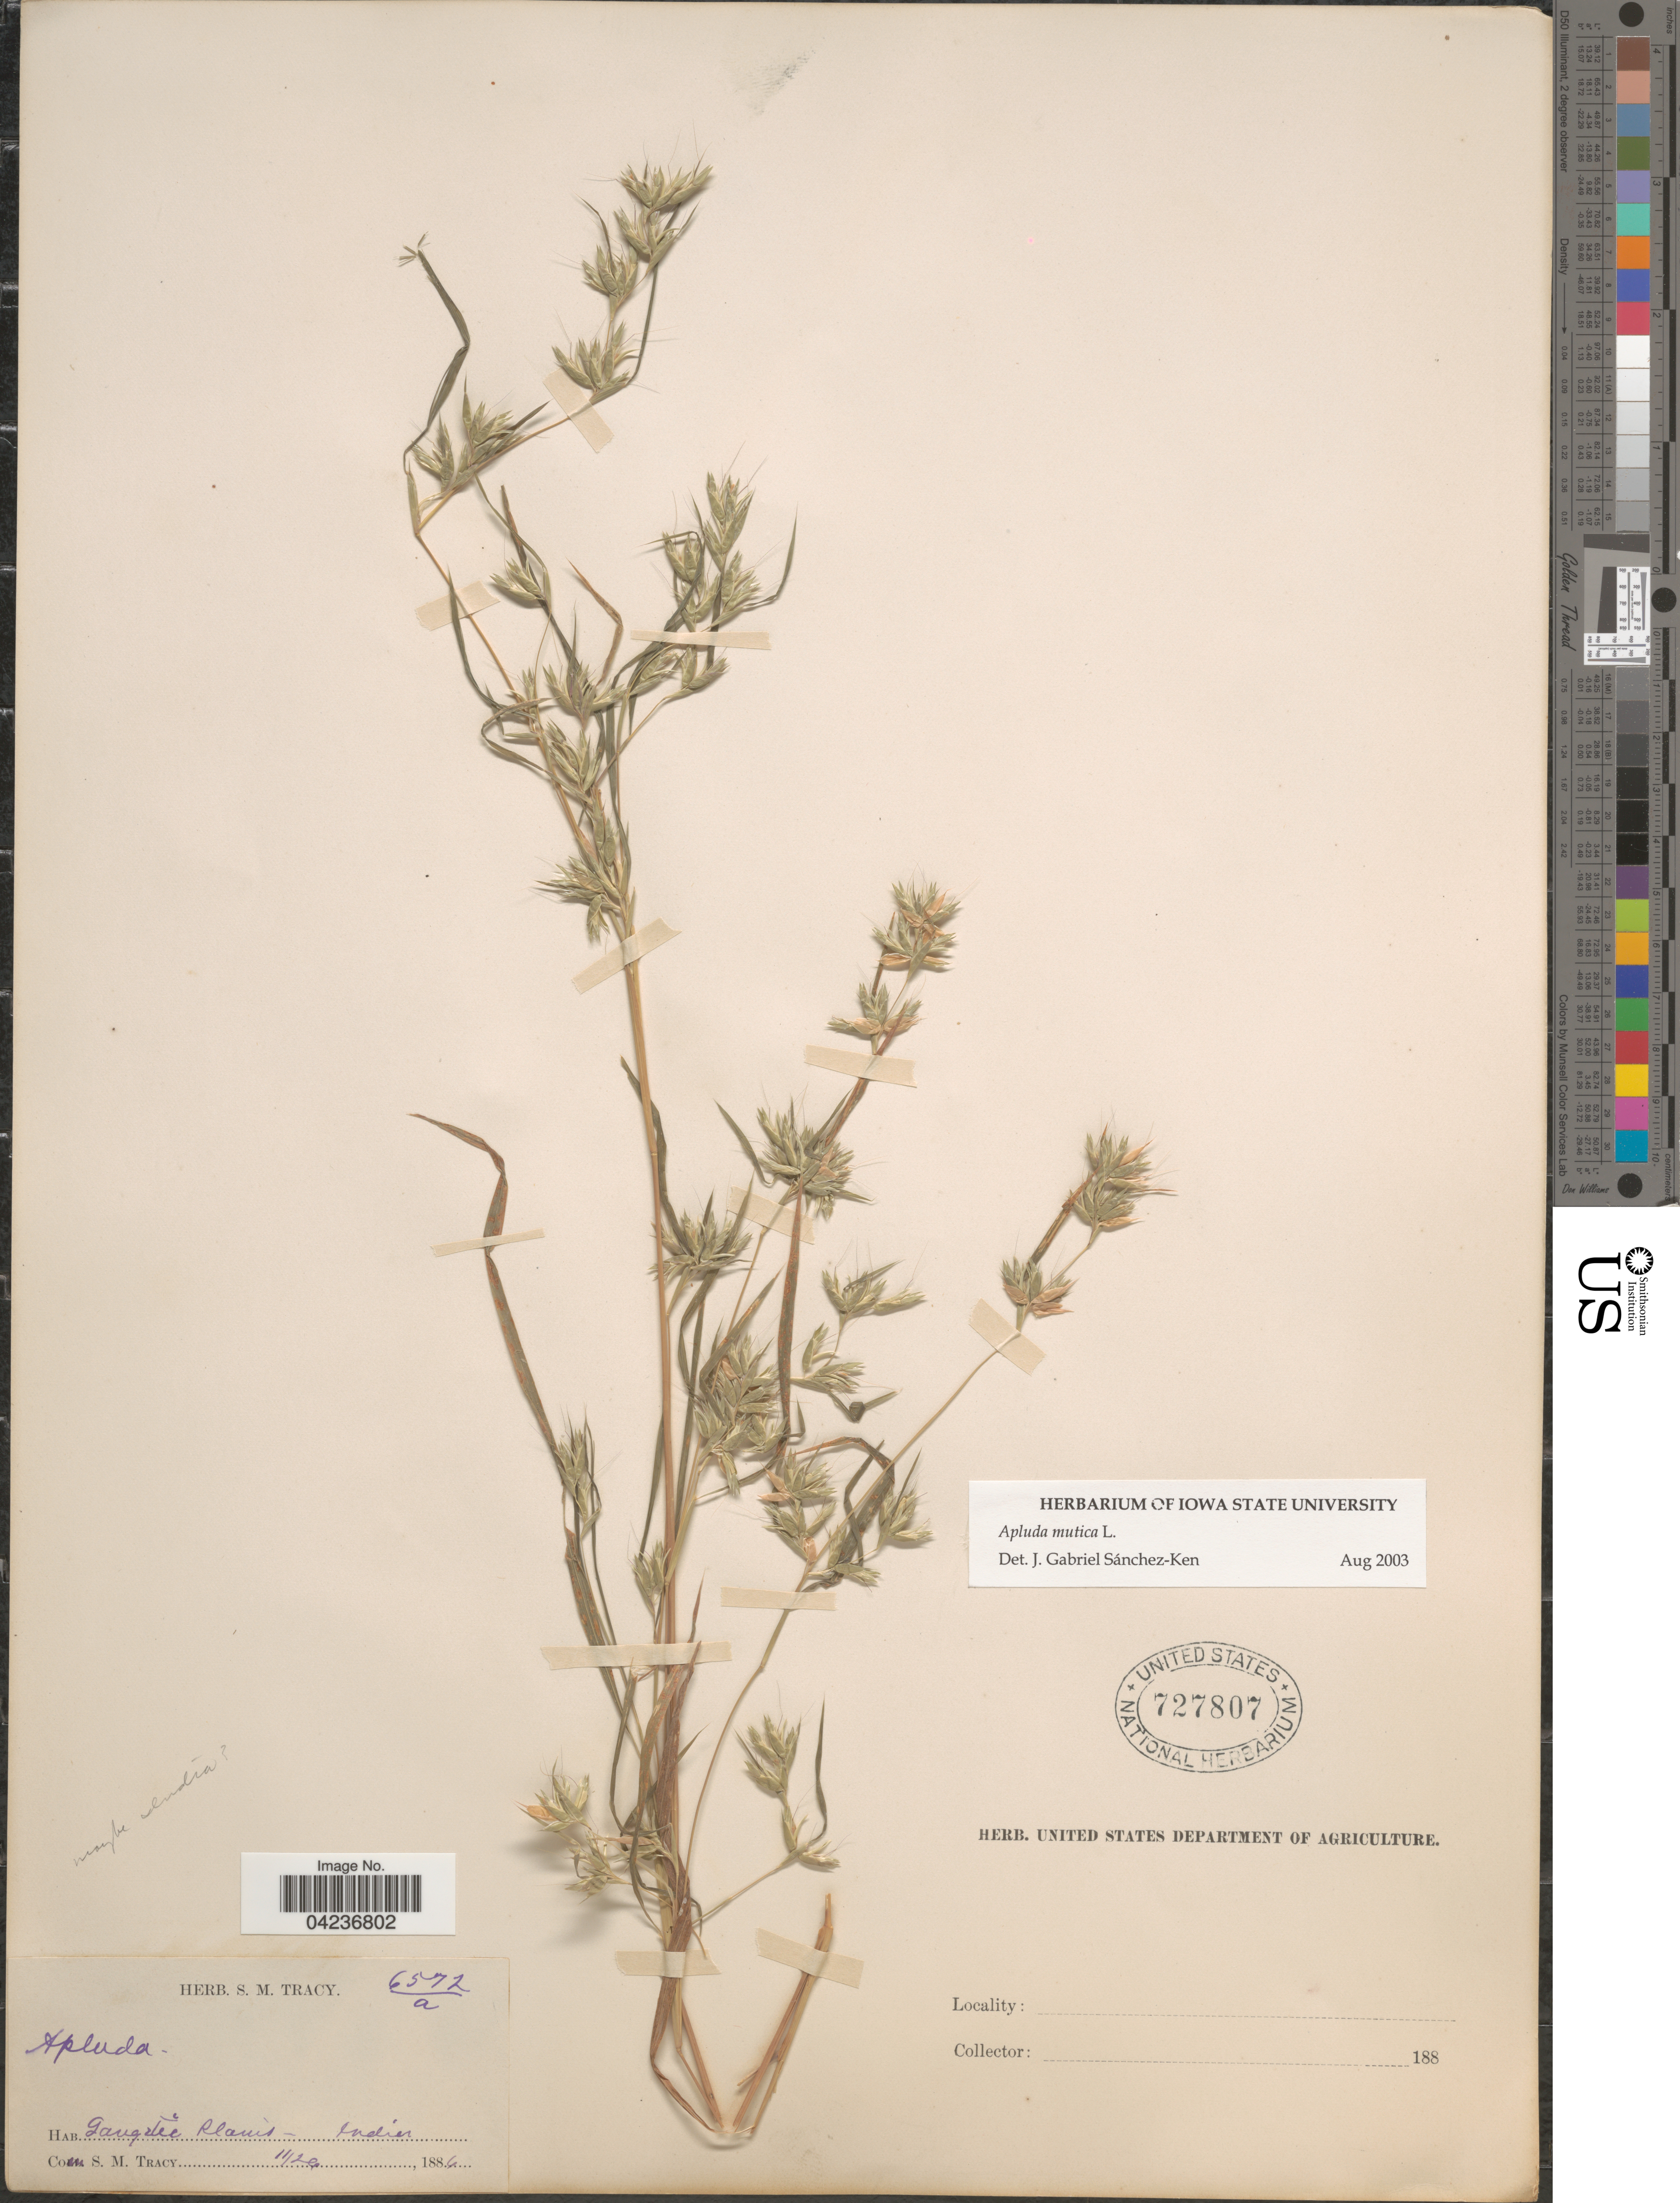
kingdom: Plantae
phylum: Tracheophyta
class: Liliopsida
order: Poales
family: Poaceae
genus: Apluda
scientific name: Apluda mutica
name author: L.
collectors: S. M. Tracy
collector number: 6572a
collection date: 1886-11-20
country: India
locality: Ganghee Plains.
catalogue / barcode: US 727807